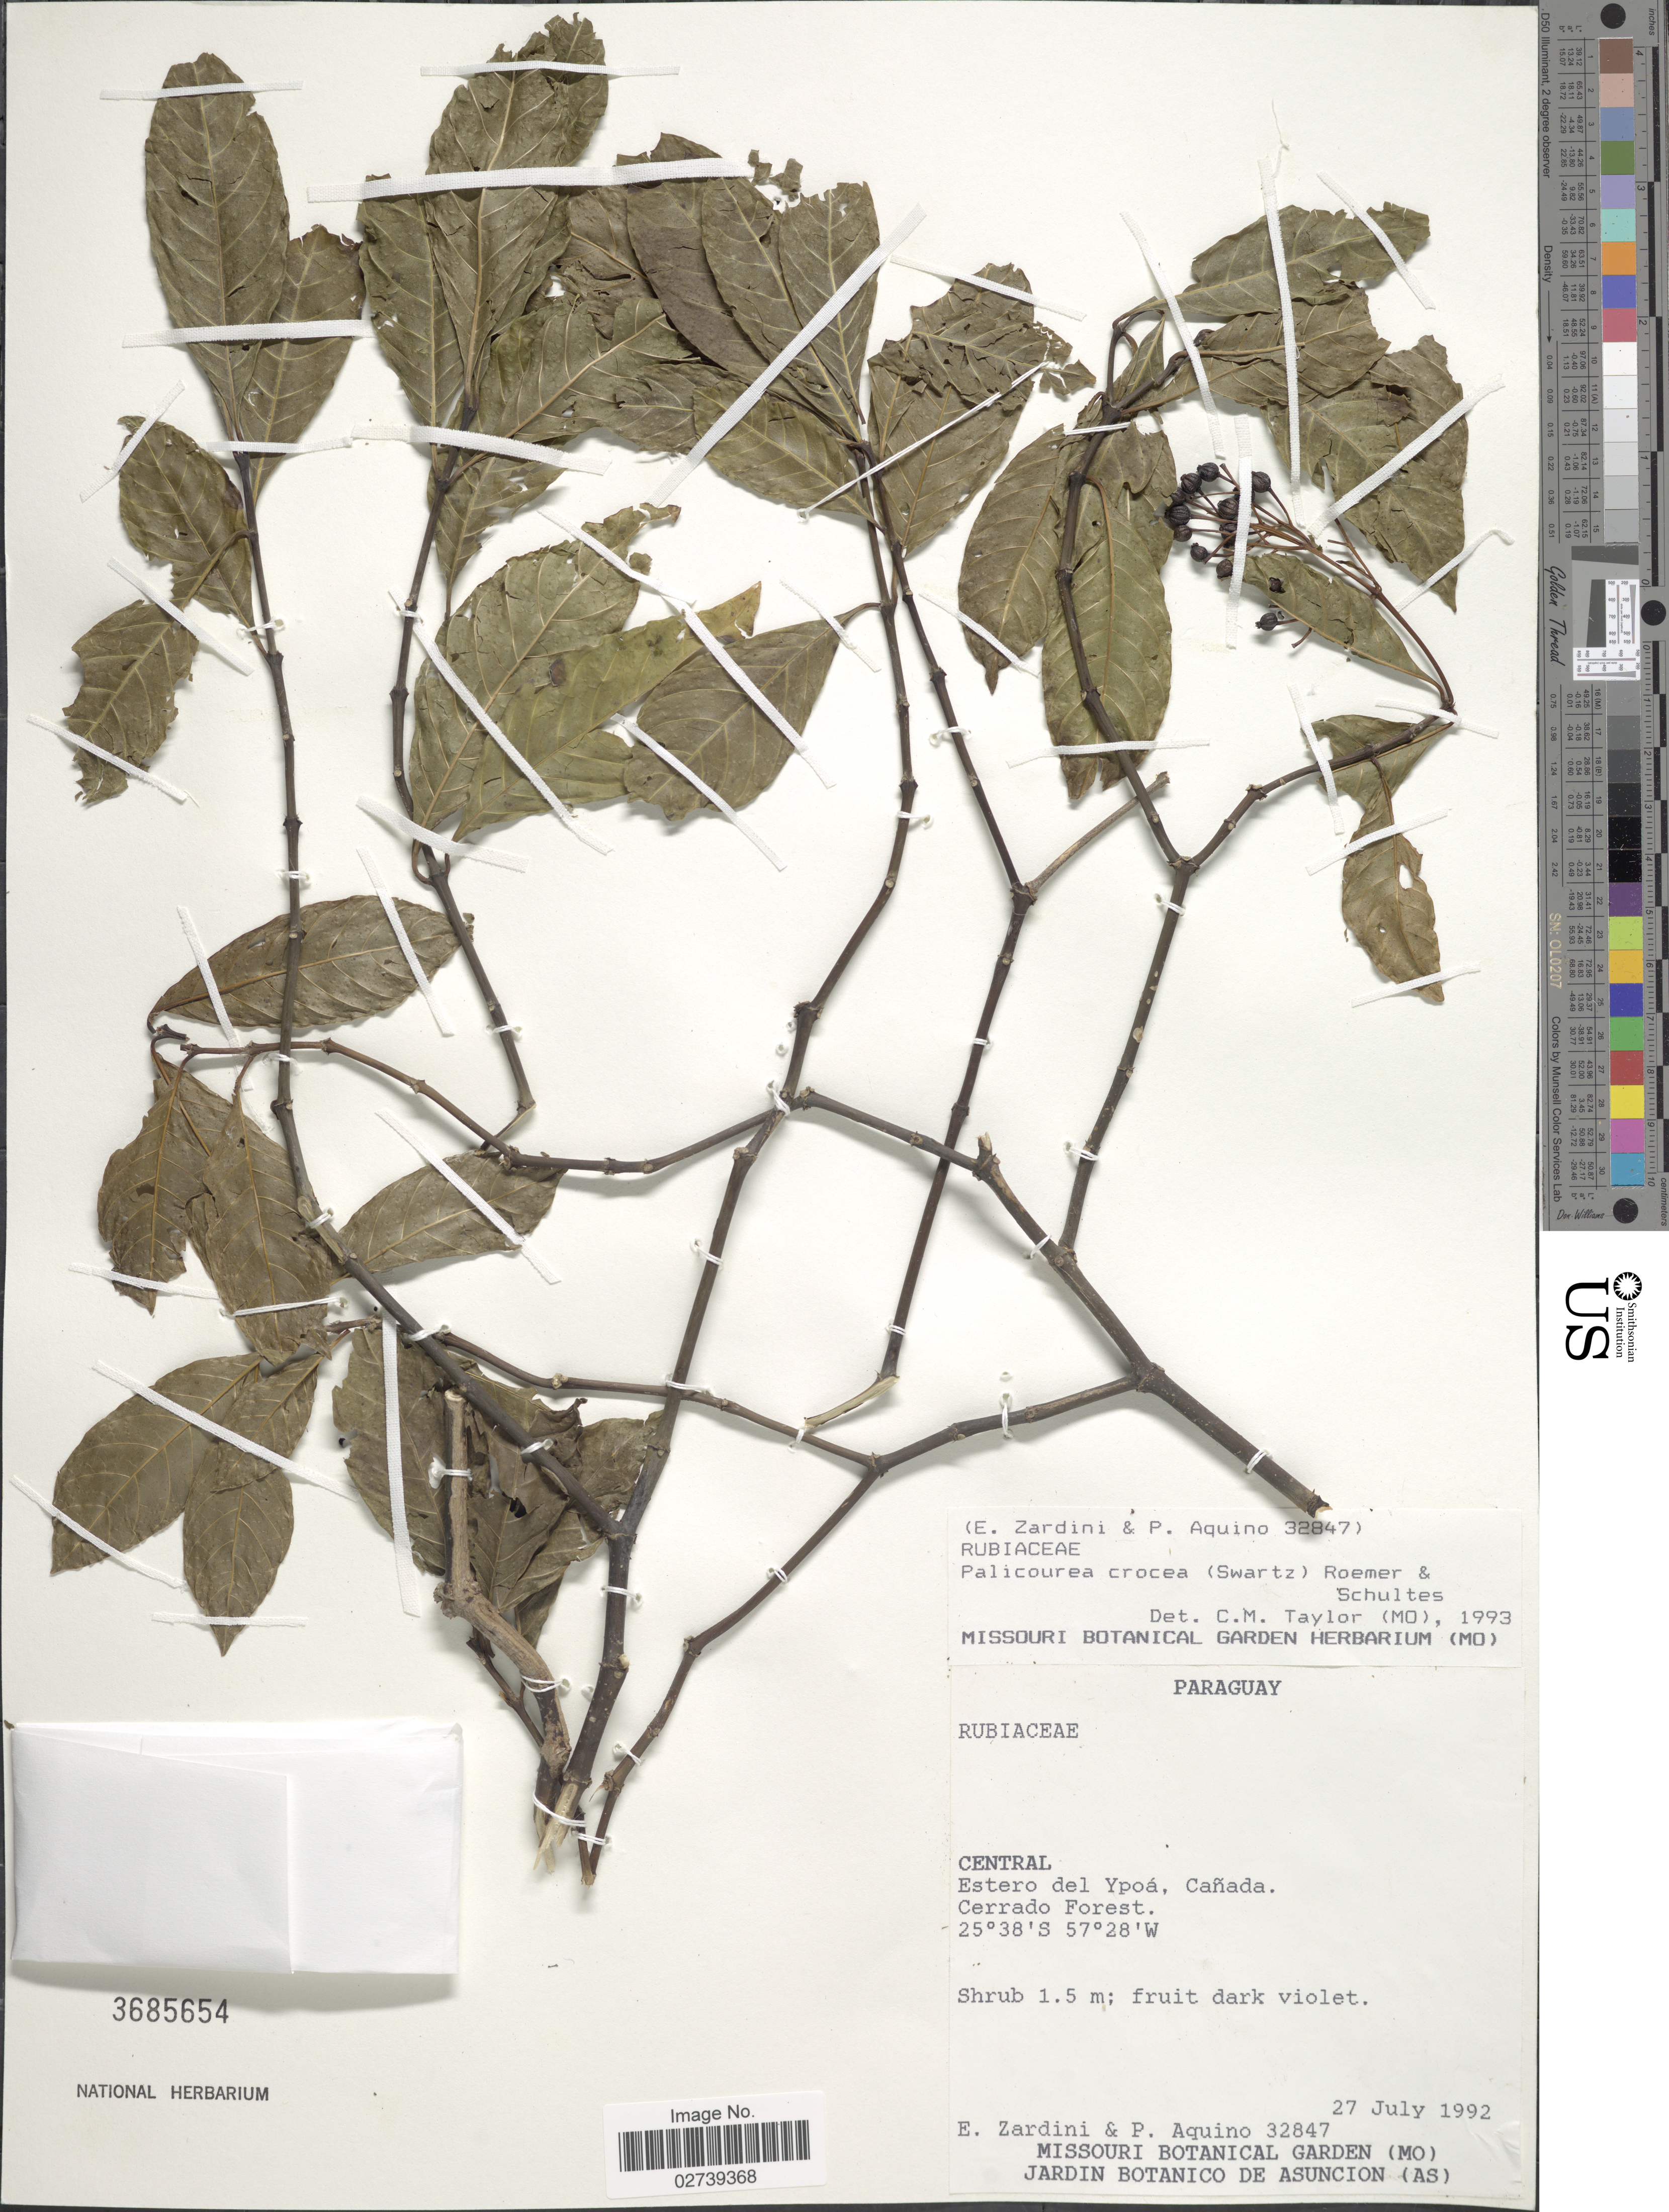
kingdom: Plantae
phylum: Tracheophyta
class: Magnoliopsida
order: Gentianales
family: Rubiaceae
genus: Palicourea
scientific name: Palicourea crocea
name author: (Sw.) Schult.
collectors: E. M. Zardini & P. Aquino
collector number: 32847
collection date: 1992-07-27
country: Paraguay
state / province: Central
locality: Estero del Ypoa, Canada, Cerrado Forest.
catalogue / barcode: US 3685654